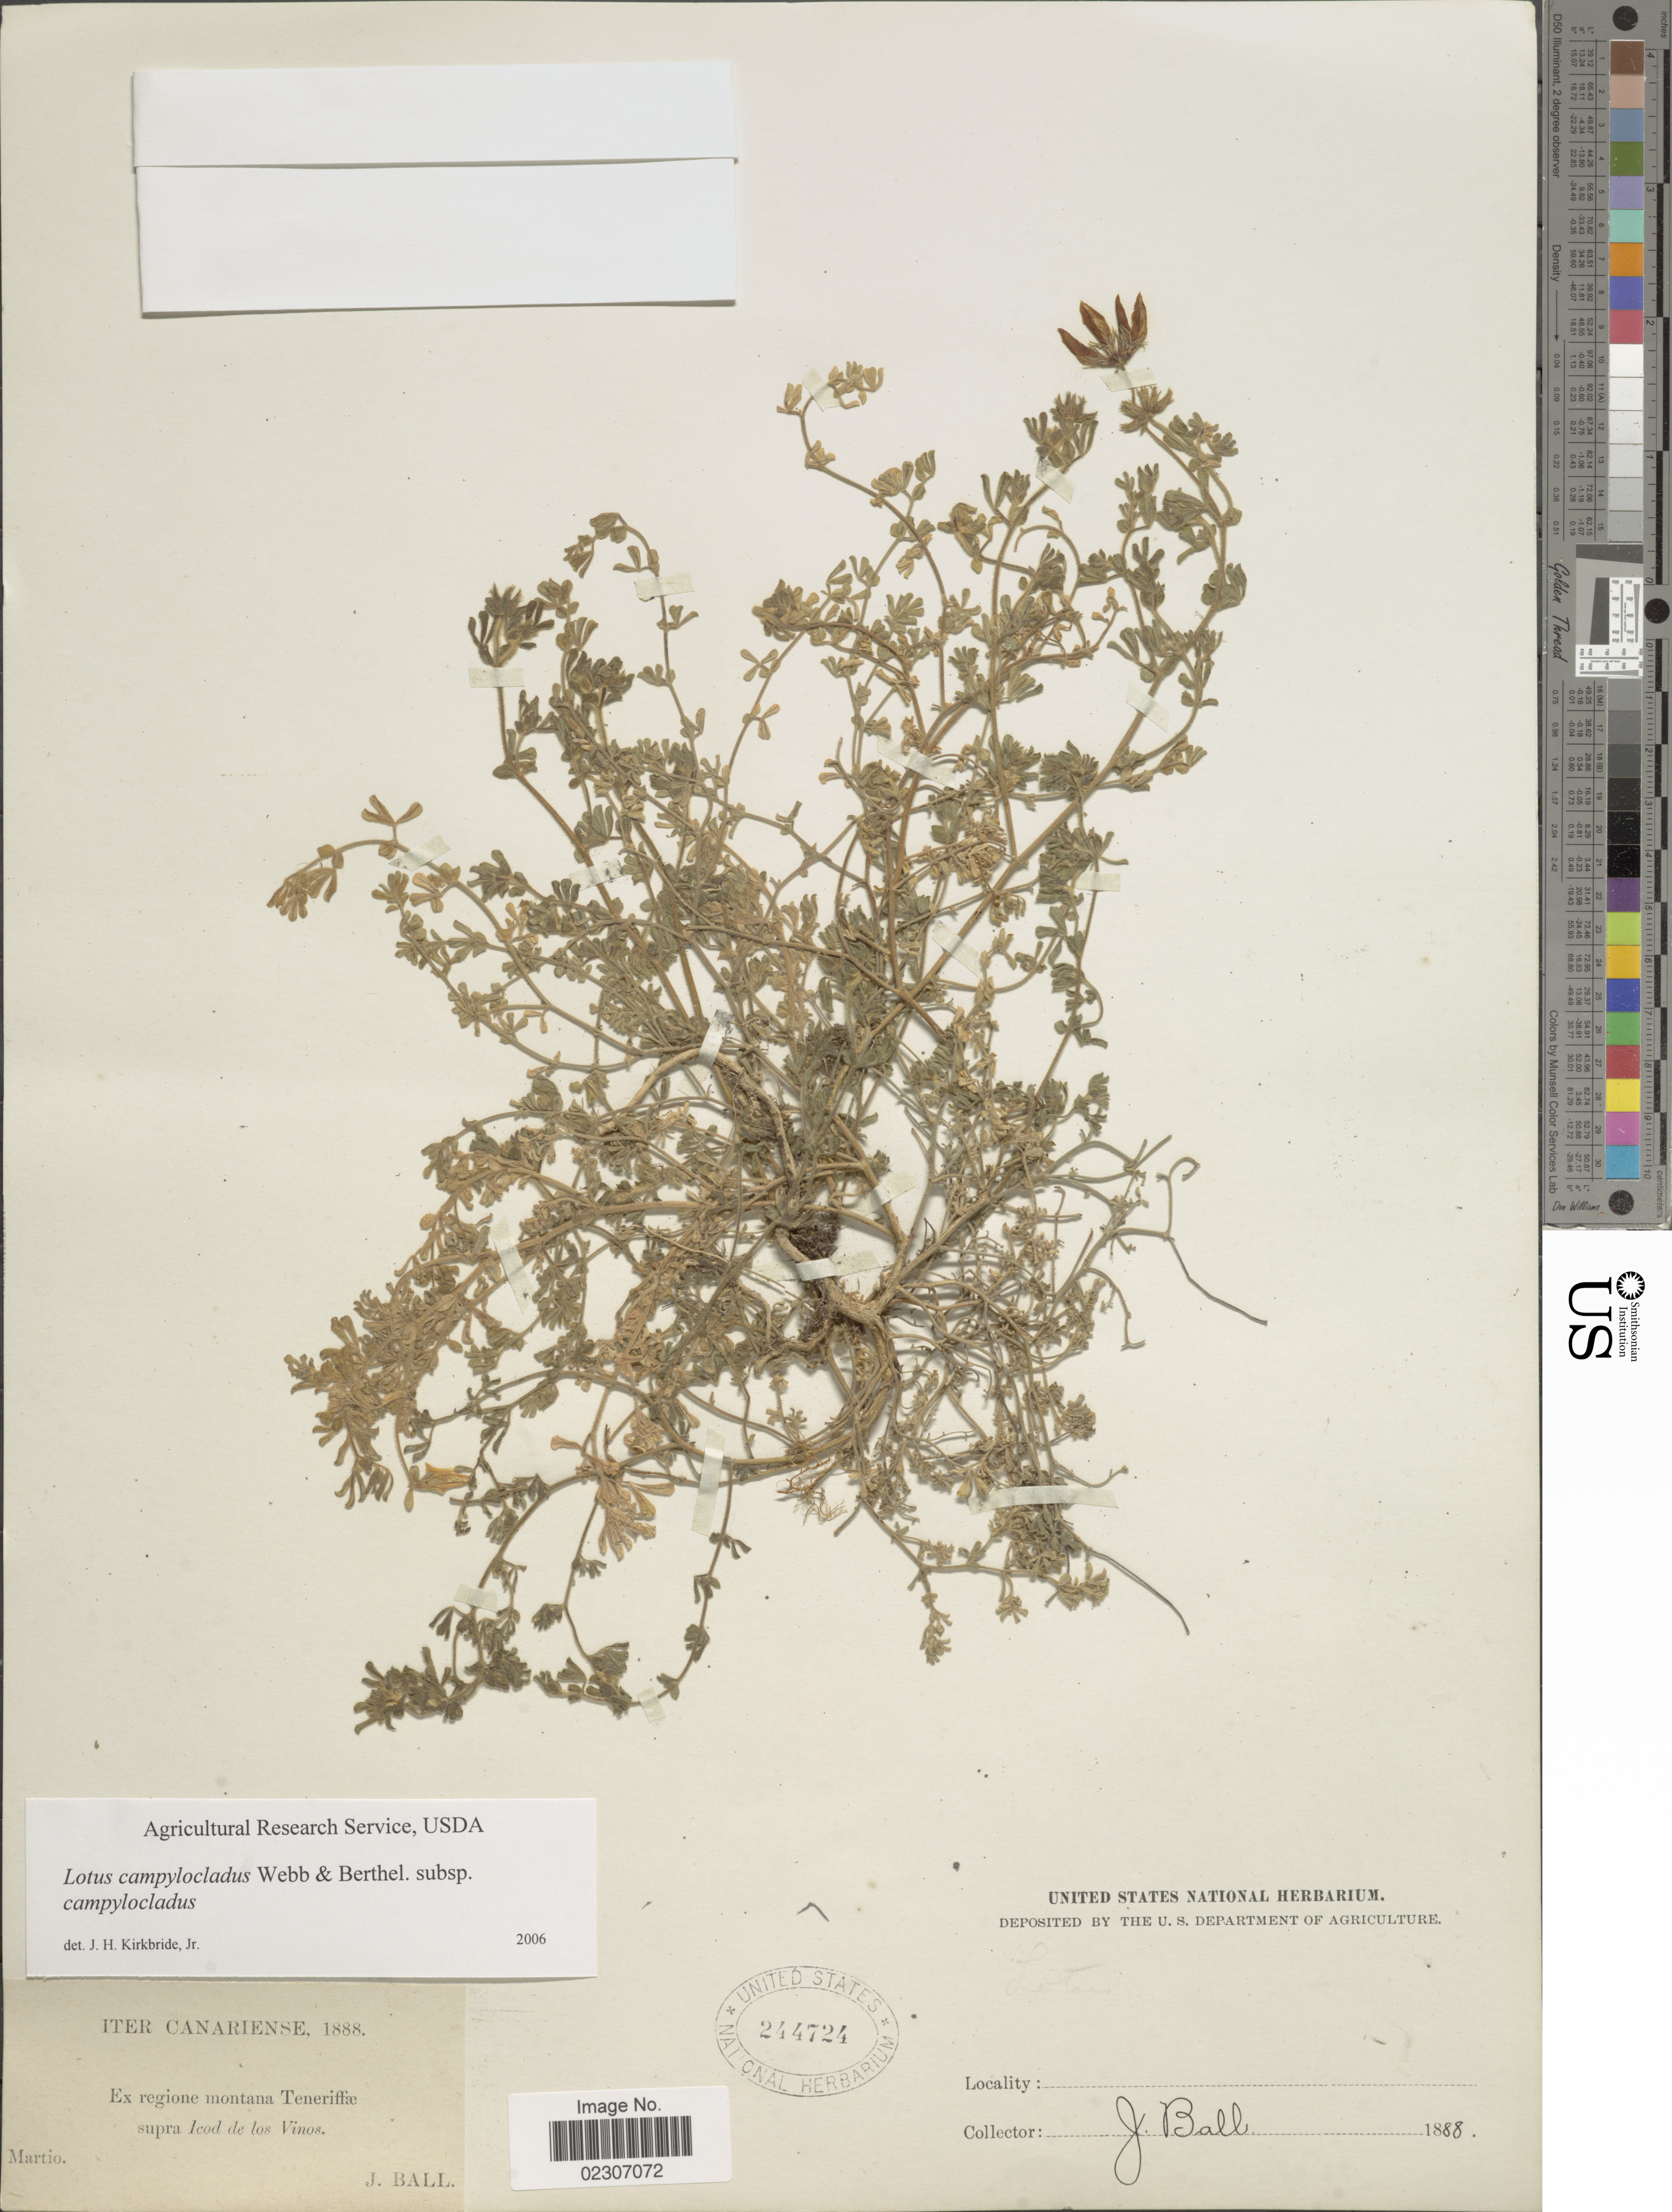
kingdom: Plantae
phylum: Tracheophyta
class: Magnoliopsida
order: Fabales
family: Fabaceae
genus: Lotus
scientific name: Lotus campylocladus subsp. campylocladus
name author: Webb & Berthel.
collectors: J. Ball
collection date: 1888-03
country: Spain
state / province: Canarias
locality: Iter Canariense, Ex regione montana Teneriffæ supra lcod de los Vinos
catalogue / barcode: US 244724